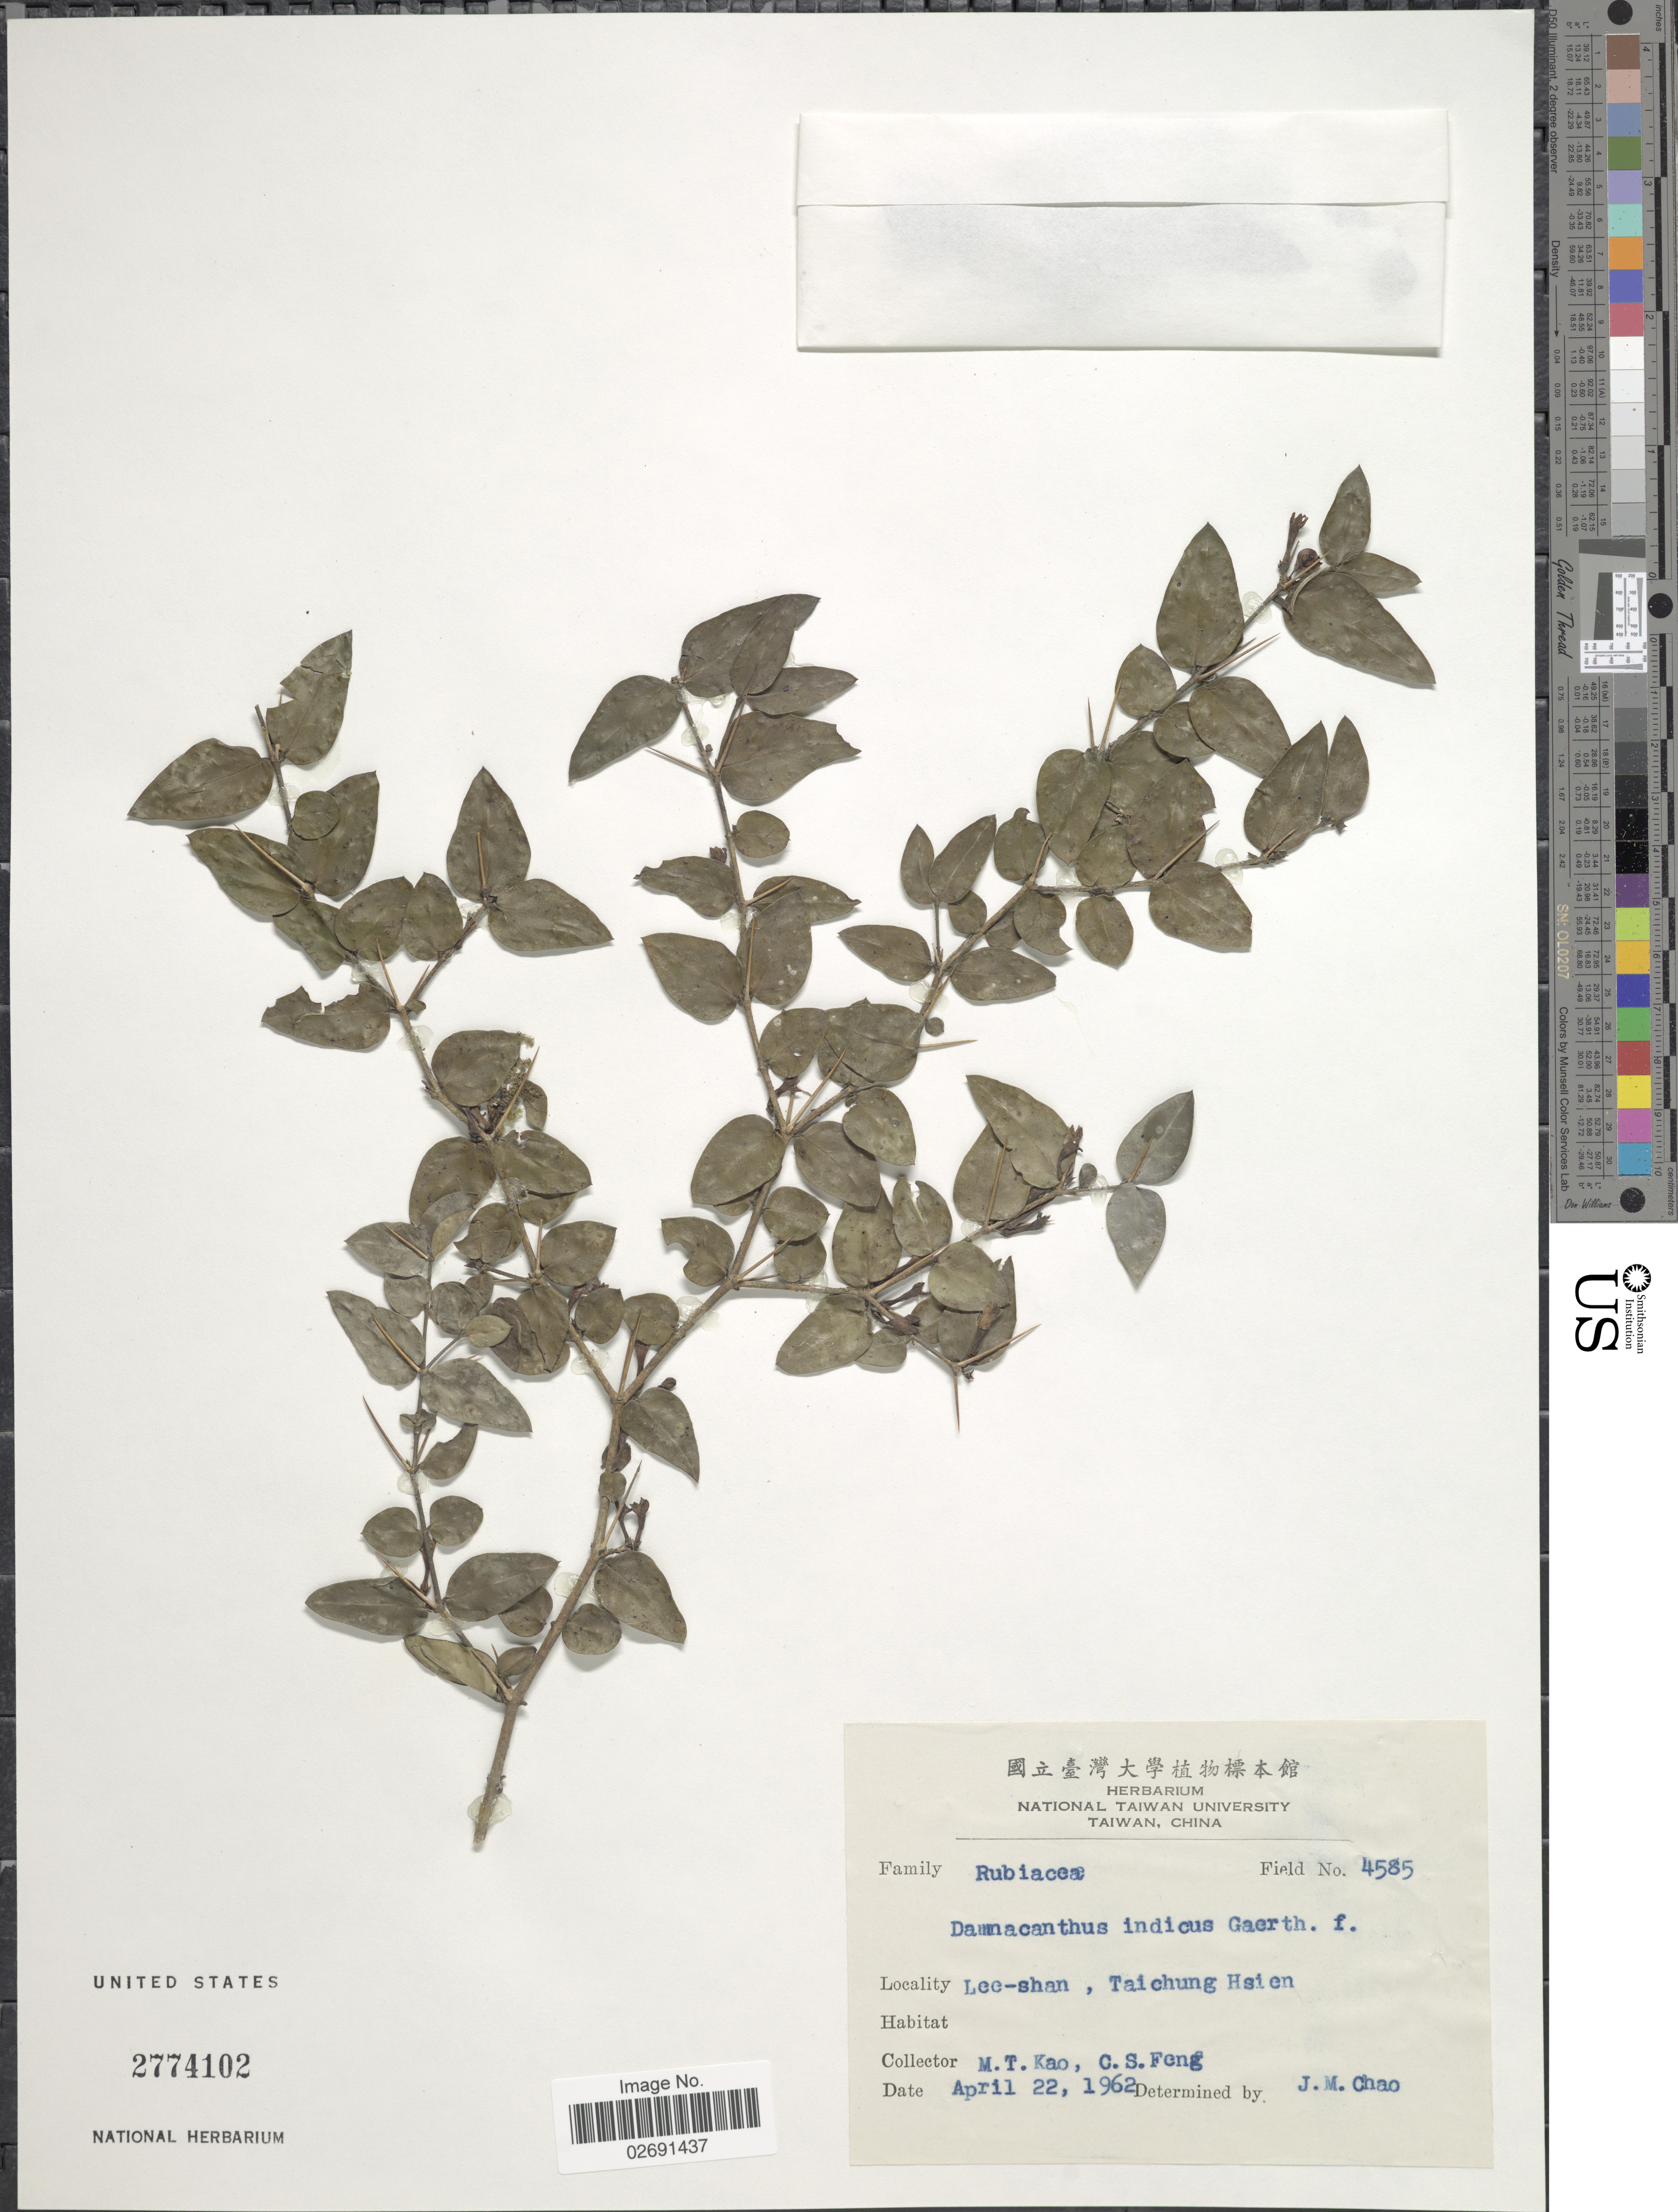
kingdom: Plantae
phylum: Tracheophyta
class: Magnoliopsida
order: Gentianales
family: Rubiaceae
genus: Damnacanthus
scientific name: Damnacanthus indicus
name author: L. f.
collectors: M. T. Kao & C. Feng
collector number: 4585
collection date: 1962-04-22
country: Taiwan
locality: Lee-shan, Taichung Hsien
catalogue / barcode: US 2774102